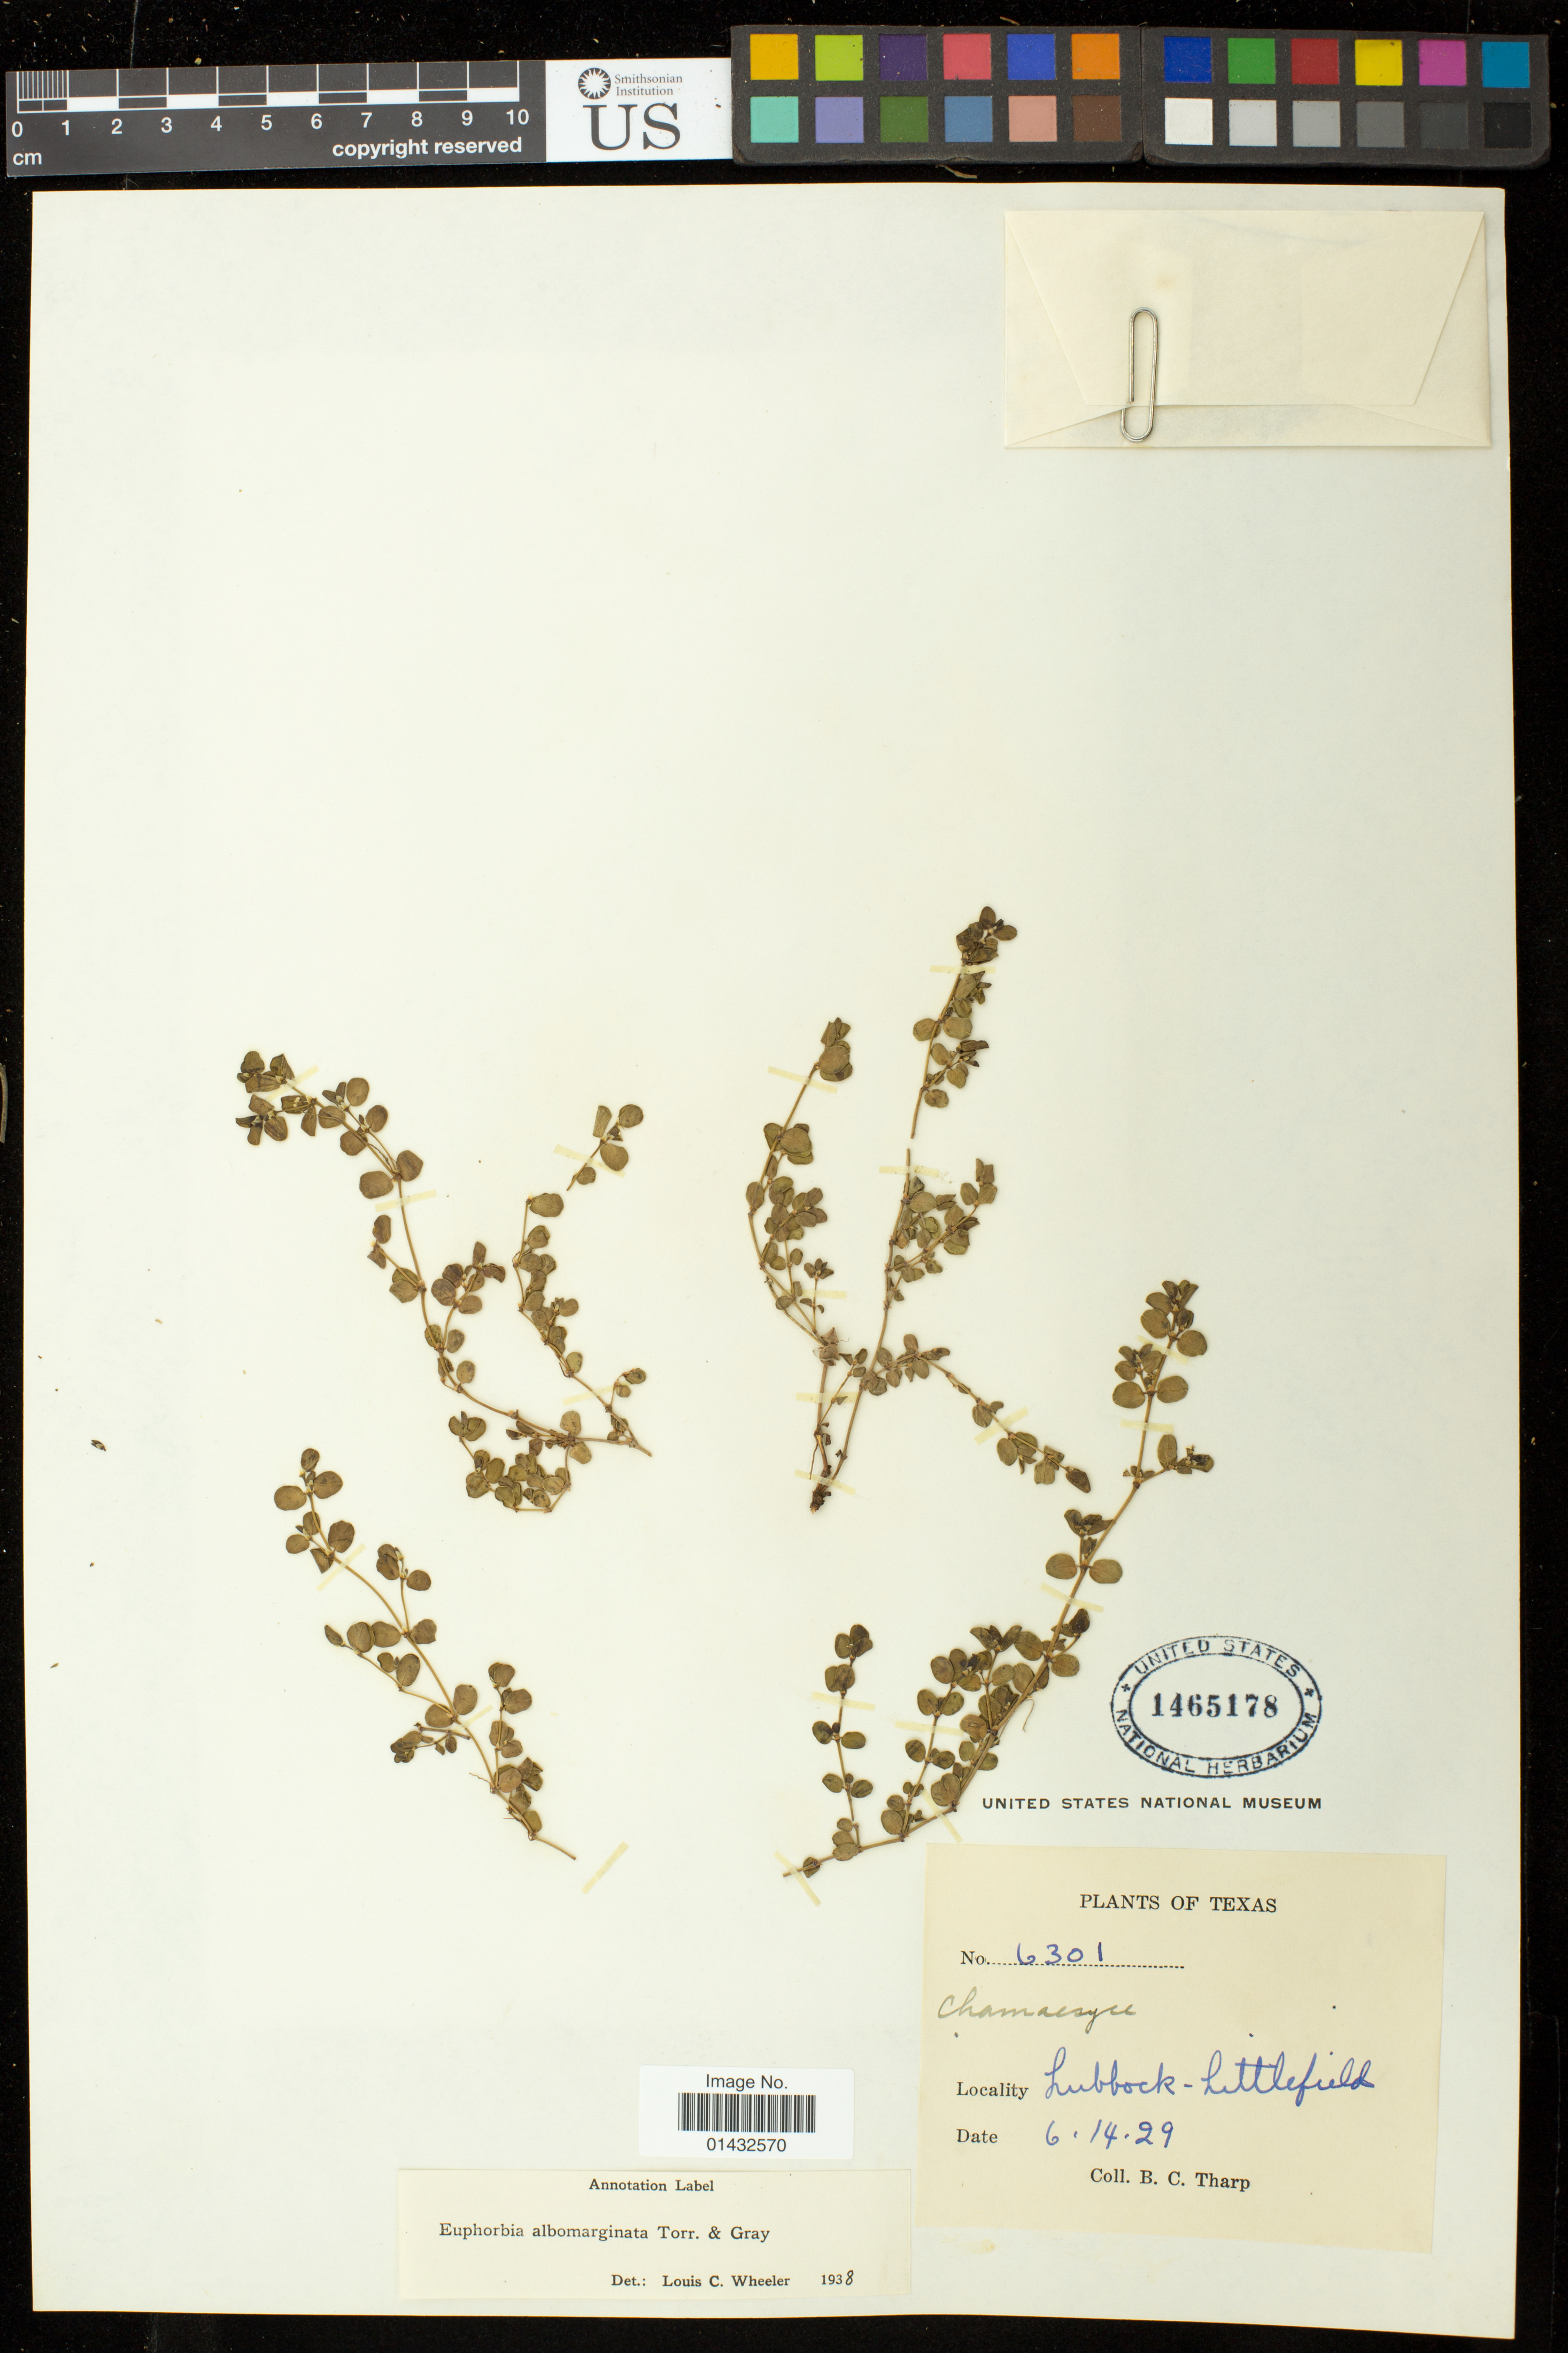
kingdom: Plantae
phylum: Tracheophyta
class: Magnoliopsida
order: Malpighiales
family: Euphorbiaceae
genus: Euphorbia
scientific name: Euphorbia albomarginata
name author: Torr. & A. Gray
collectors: B. C. Tharp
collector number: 6301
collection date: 1929-06-14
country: United States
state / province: Texas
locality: Lubbock - Littlefield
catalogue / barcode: US 1465178